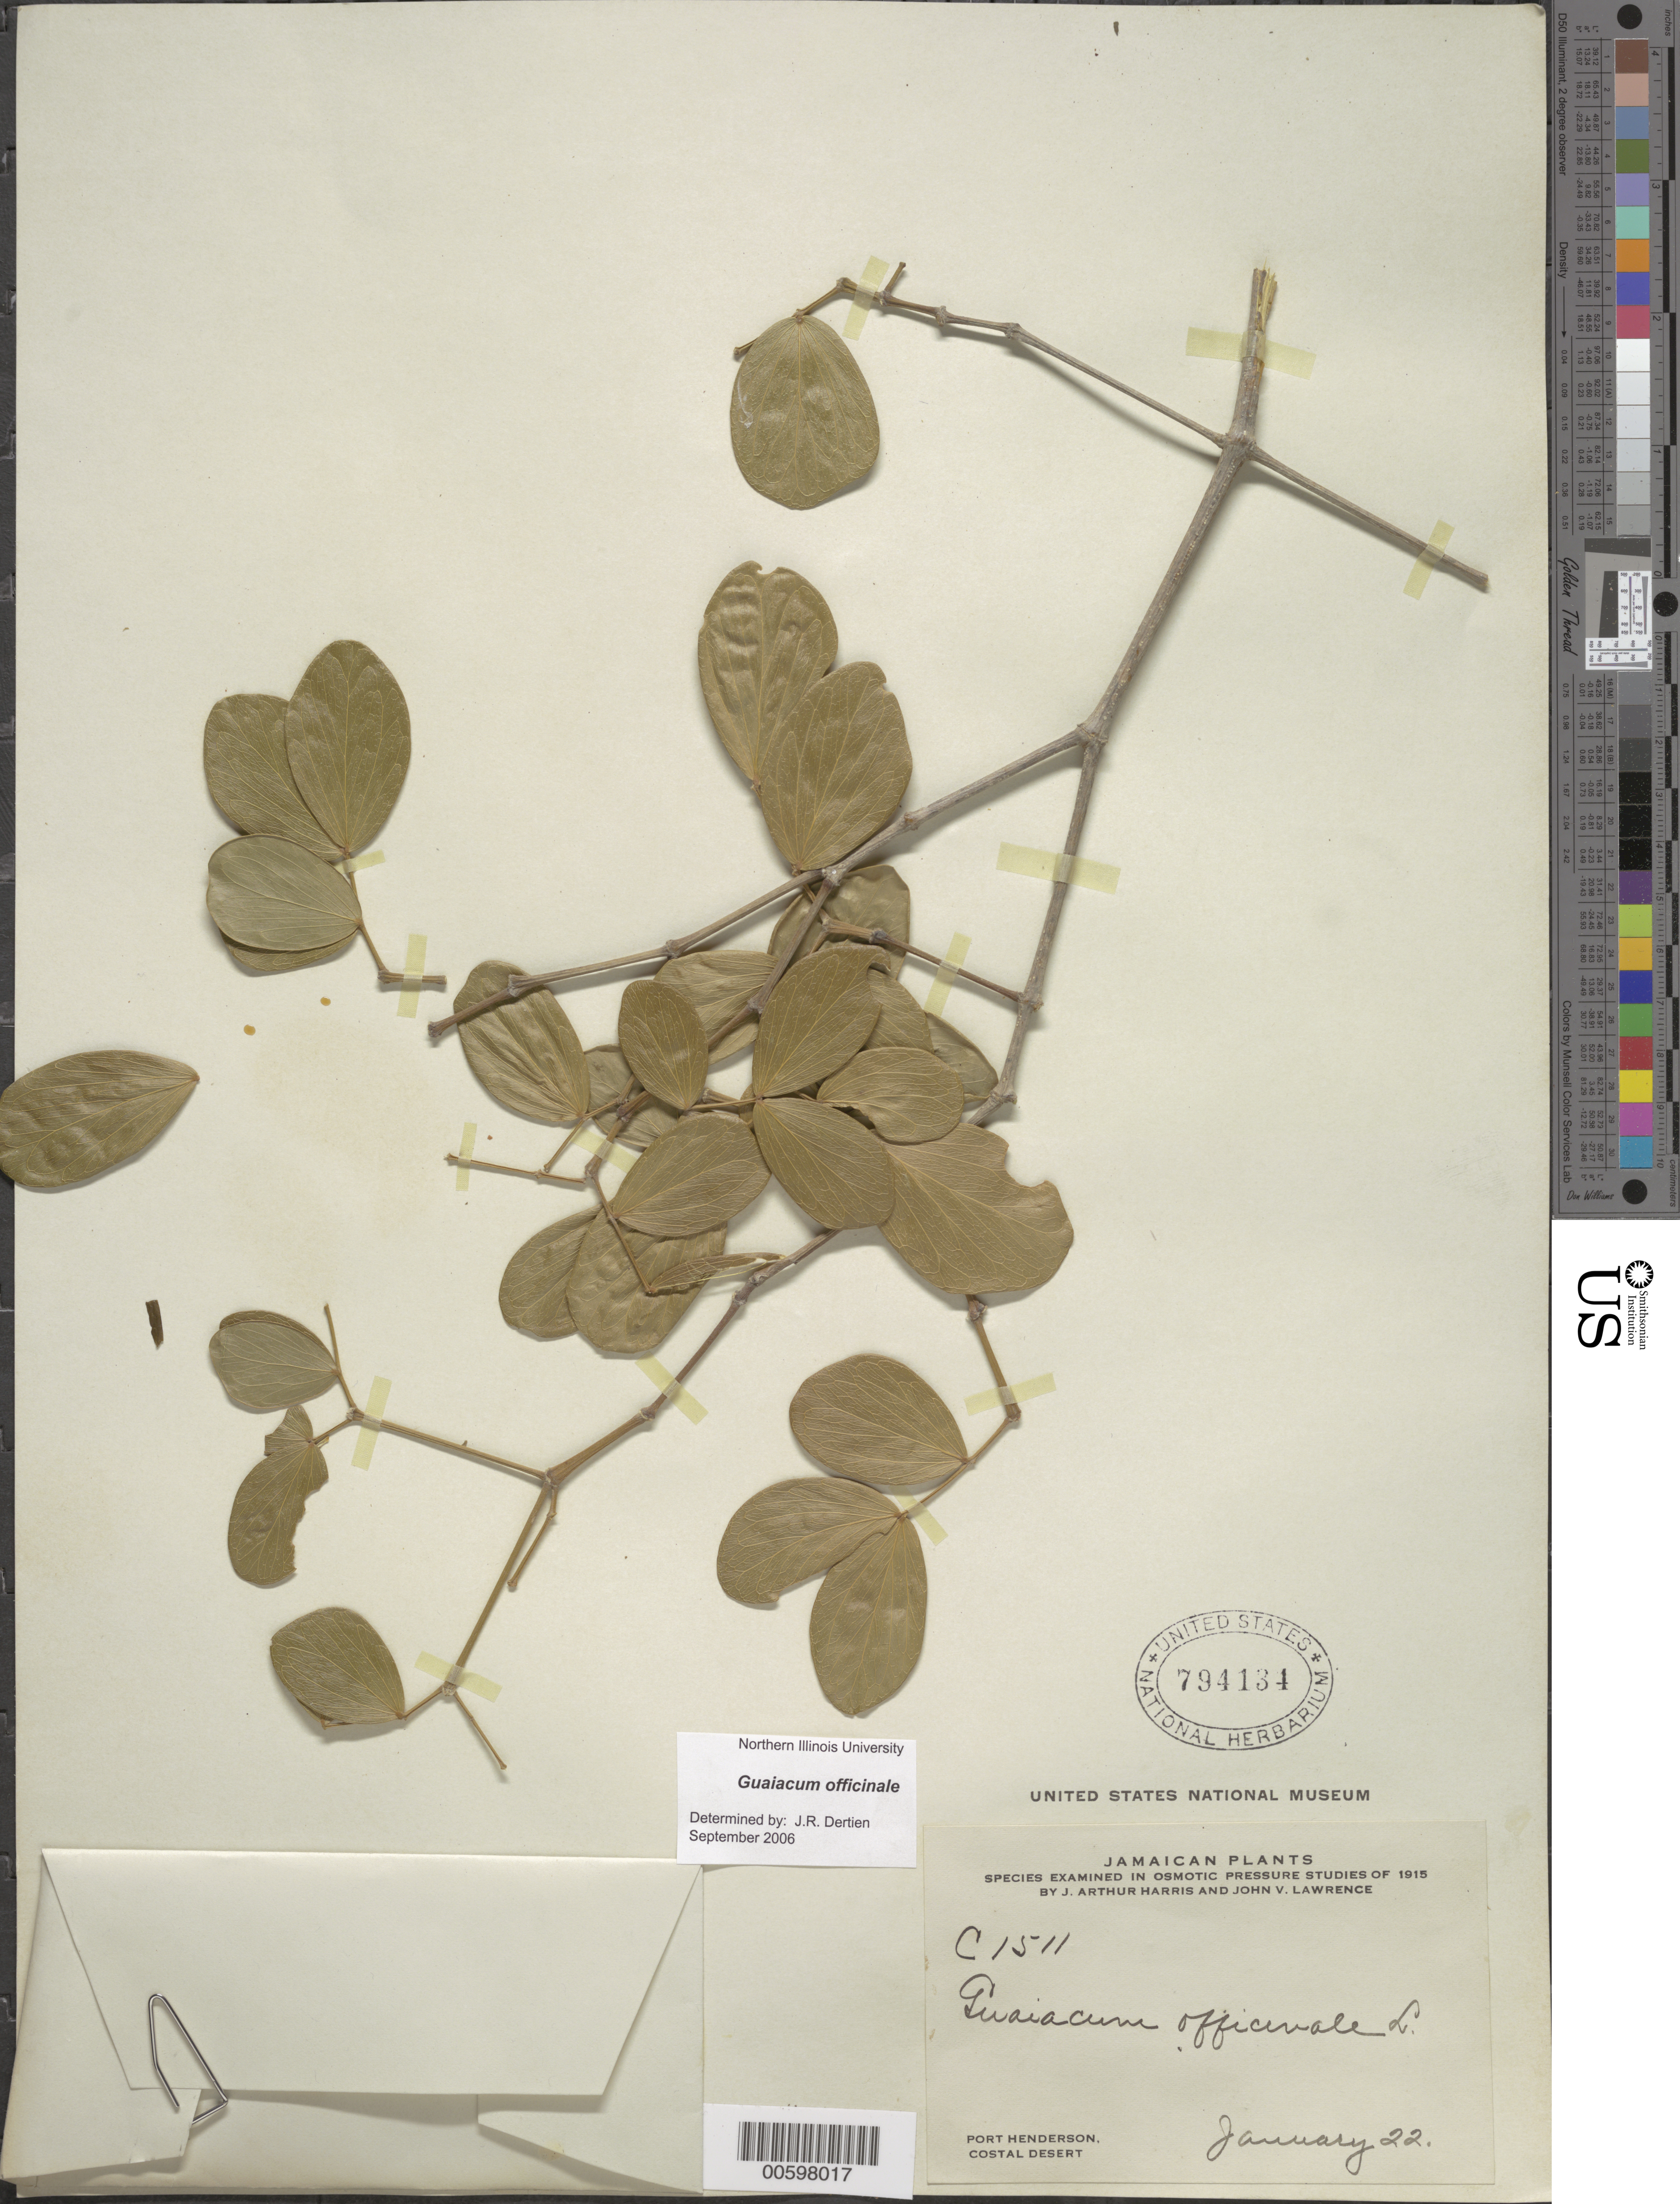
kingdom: Plantae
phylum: Tracheophyta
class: Magnoliopsida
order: Zygophyllales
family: Zygophyllaceae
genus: Guaiacum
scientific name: Guaiacum officinale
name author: L.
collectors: J. A. Harris & J. Lawrence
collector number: c1511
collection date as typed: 22 Jan 1915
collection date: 1915-01-22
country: Jamaica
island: Greater Antilles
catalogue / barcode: US 794134